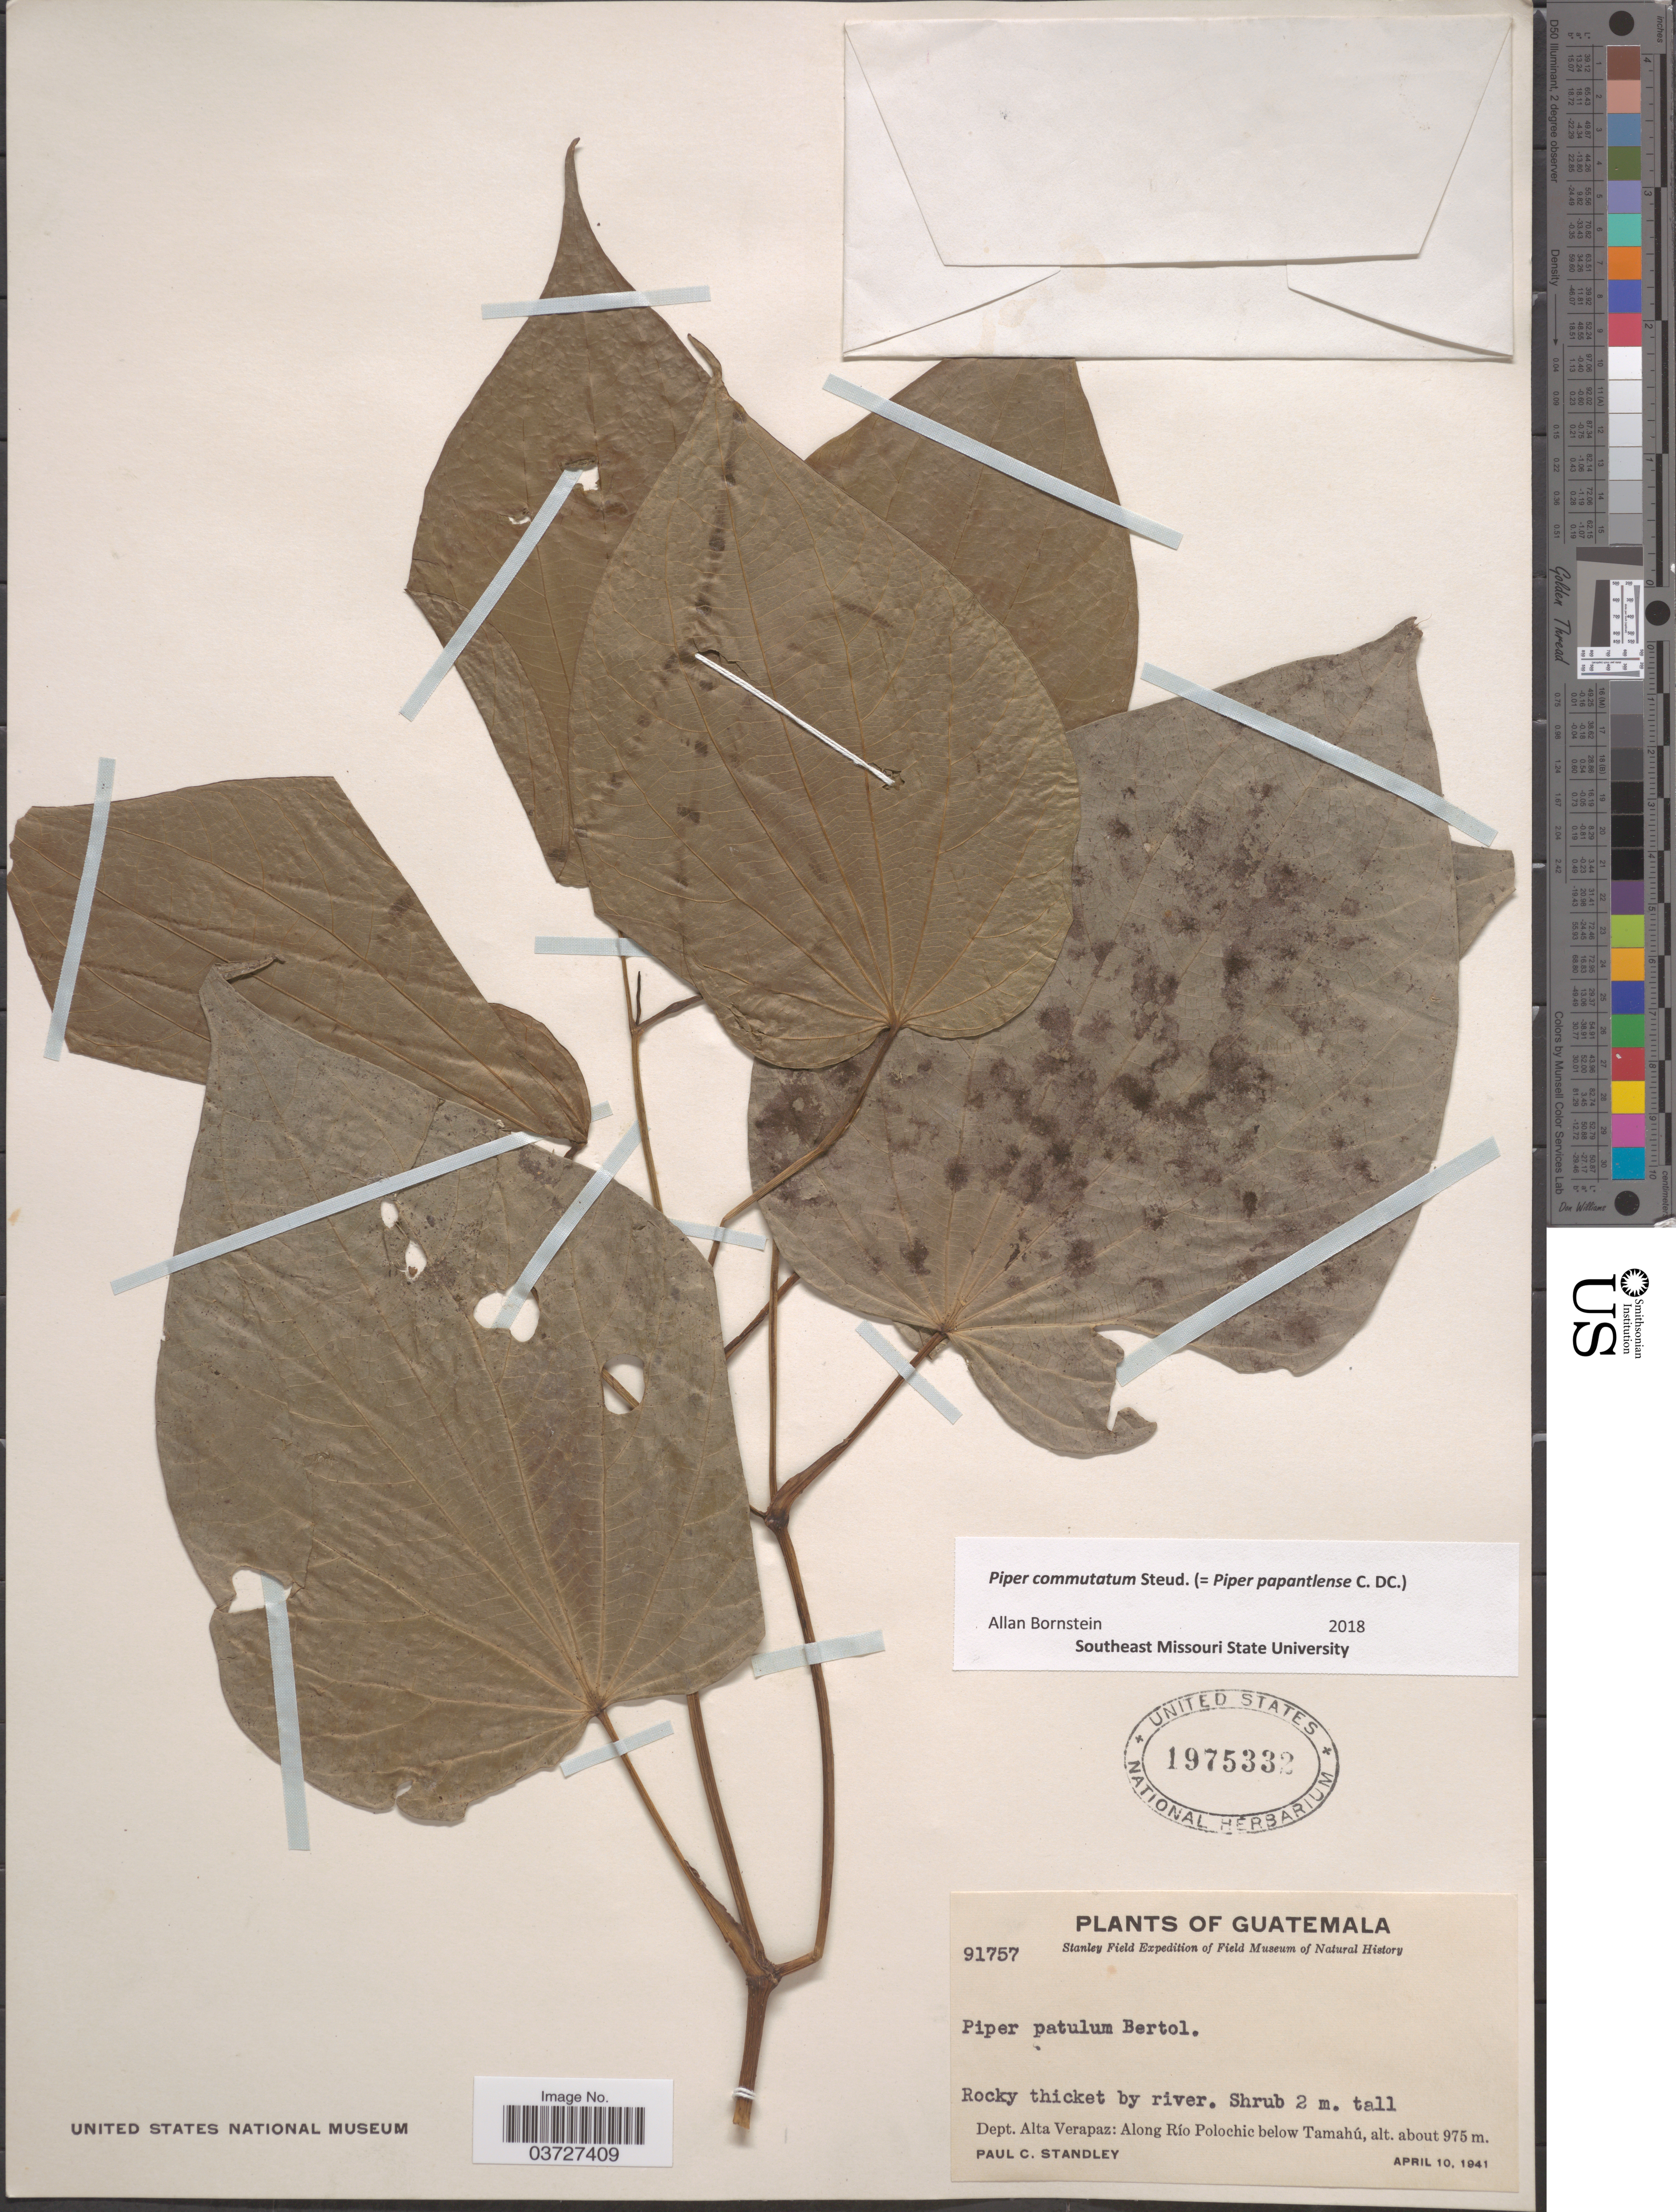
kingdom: Plantae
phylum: Tracheophyta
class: Magnoliopsida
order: Piperales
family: Piperaceae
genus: Piper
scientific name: Piper commutatum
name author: Steud.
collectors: P. C. Standley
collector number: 91757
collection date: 1941-04-10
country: Guatemala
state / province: Alta Verapaz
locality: Dept. Alta Verapaz: Along Río Polochic below Tamahú.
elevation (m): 975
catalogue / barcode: US 1975332